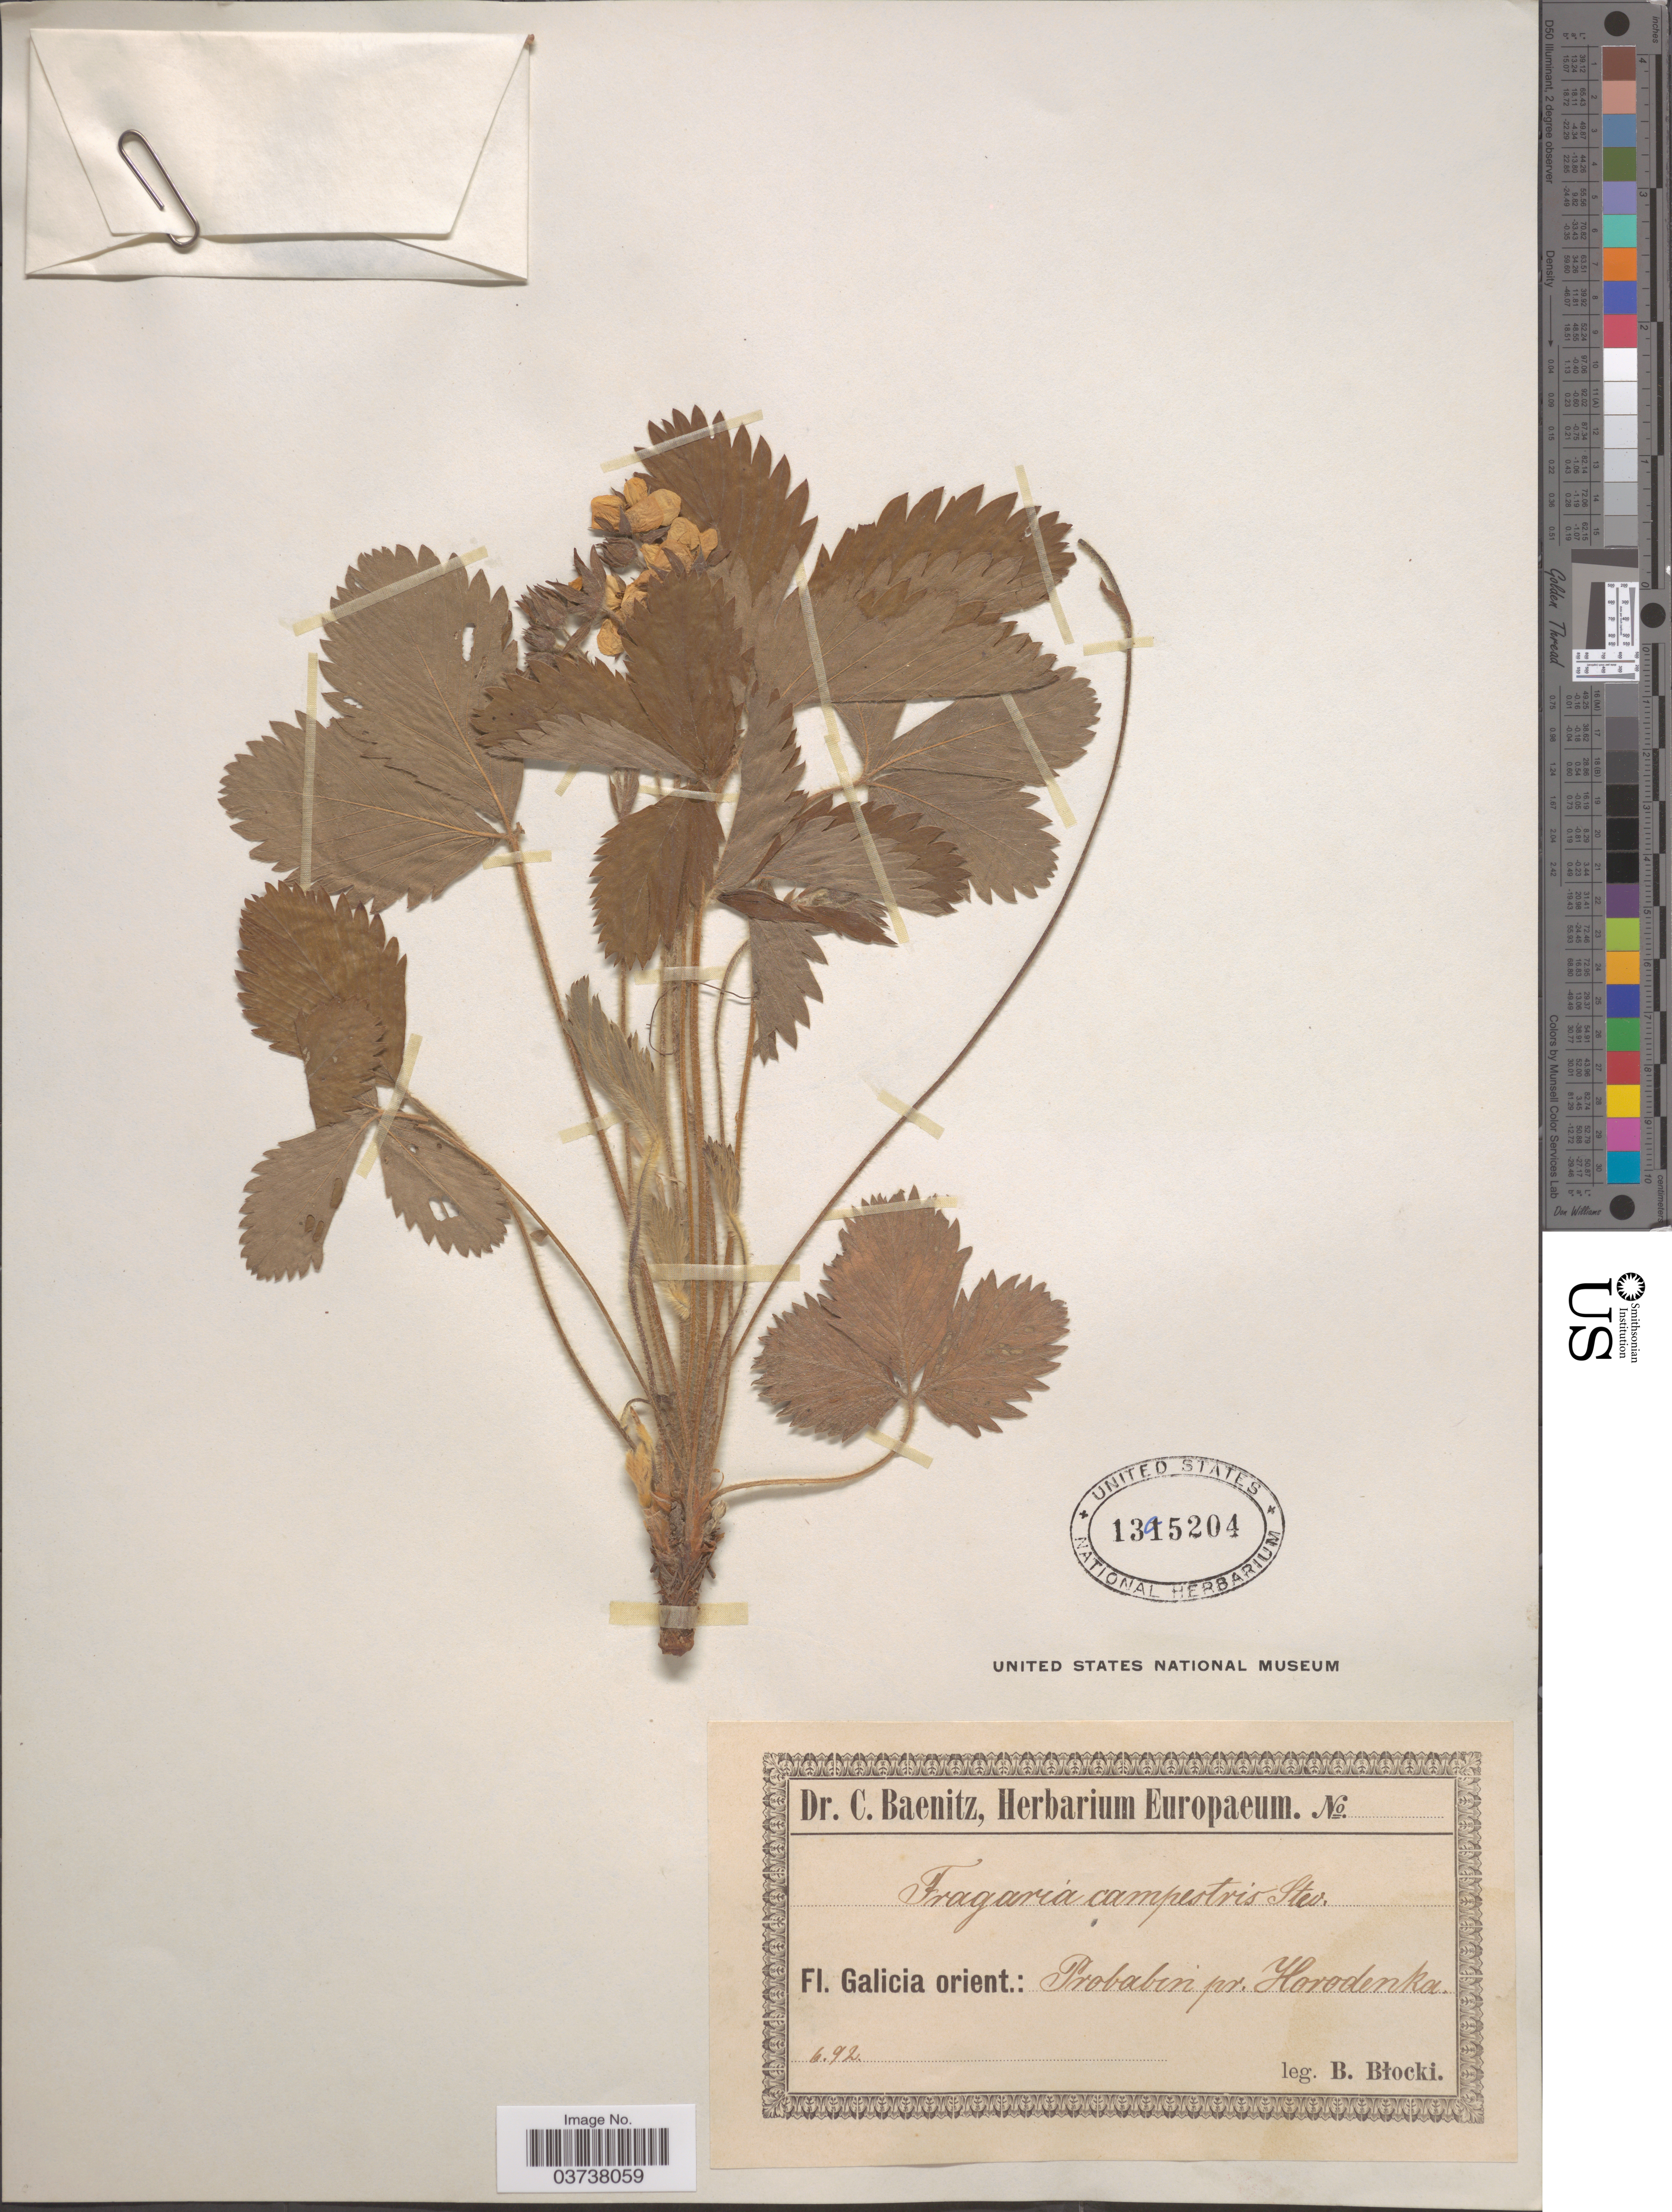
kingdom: Plantae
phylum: Tracheophyta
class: Magnoliopsida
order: Rosales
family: Rosaceae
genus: Fragaria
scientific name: Fragaria campestris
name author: Steven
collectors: B. Blocki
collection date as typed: Transcribed d/m/y: /6/92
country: Ukraine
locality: Galicia orient.: Probabin pr. Horodenka.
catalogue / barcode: US 1395204